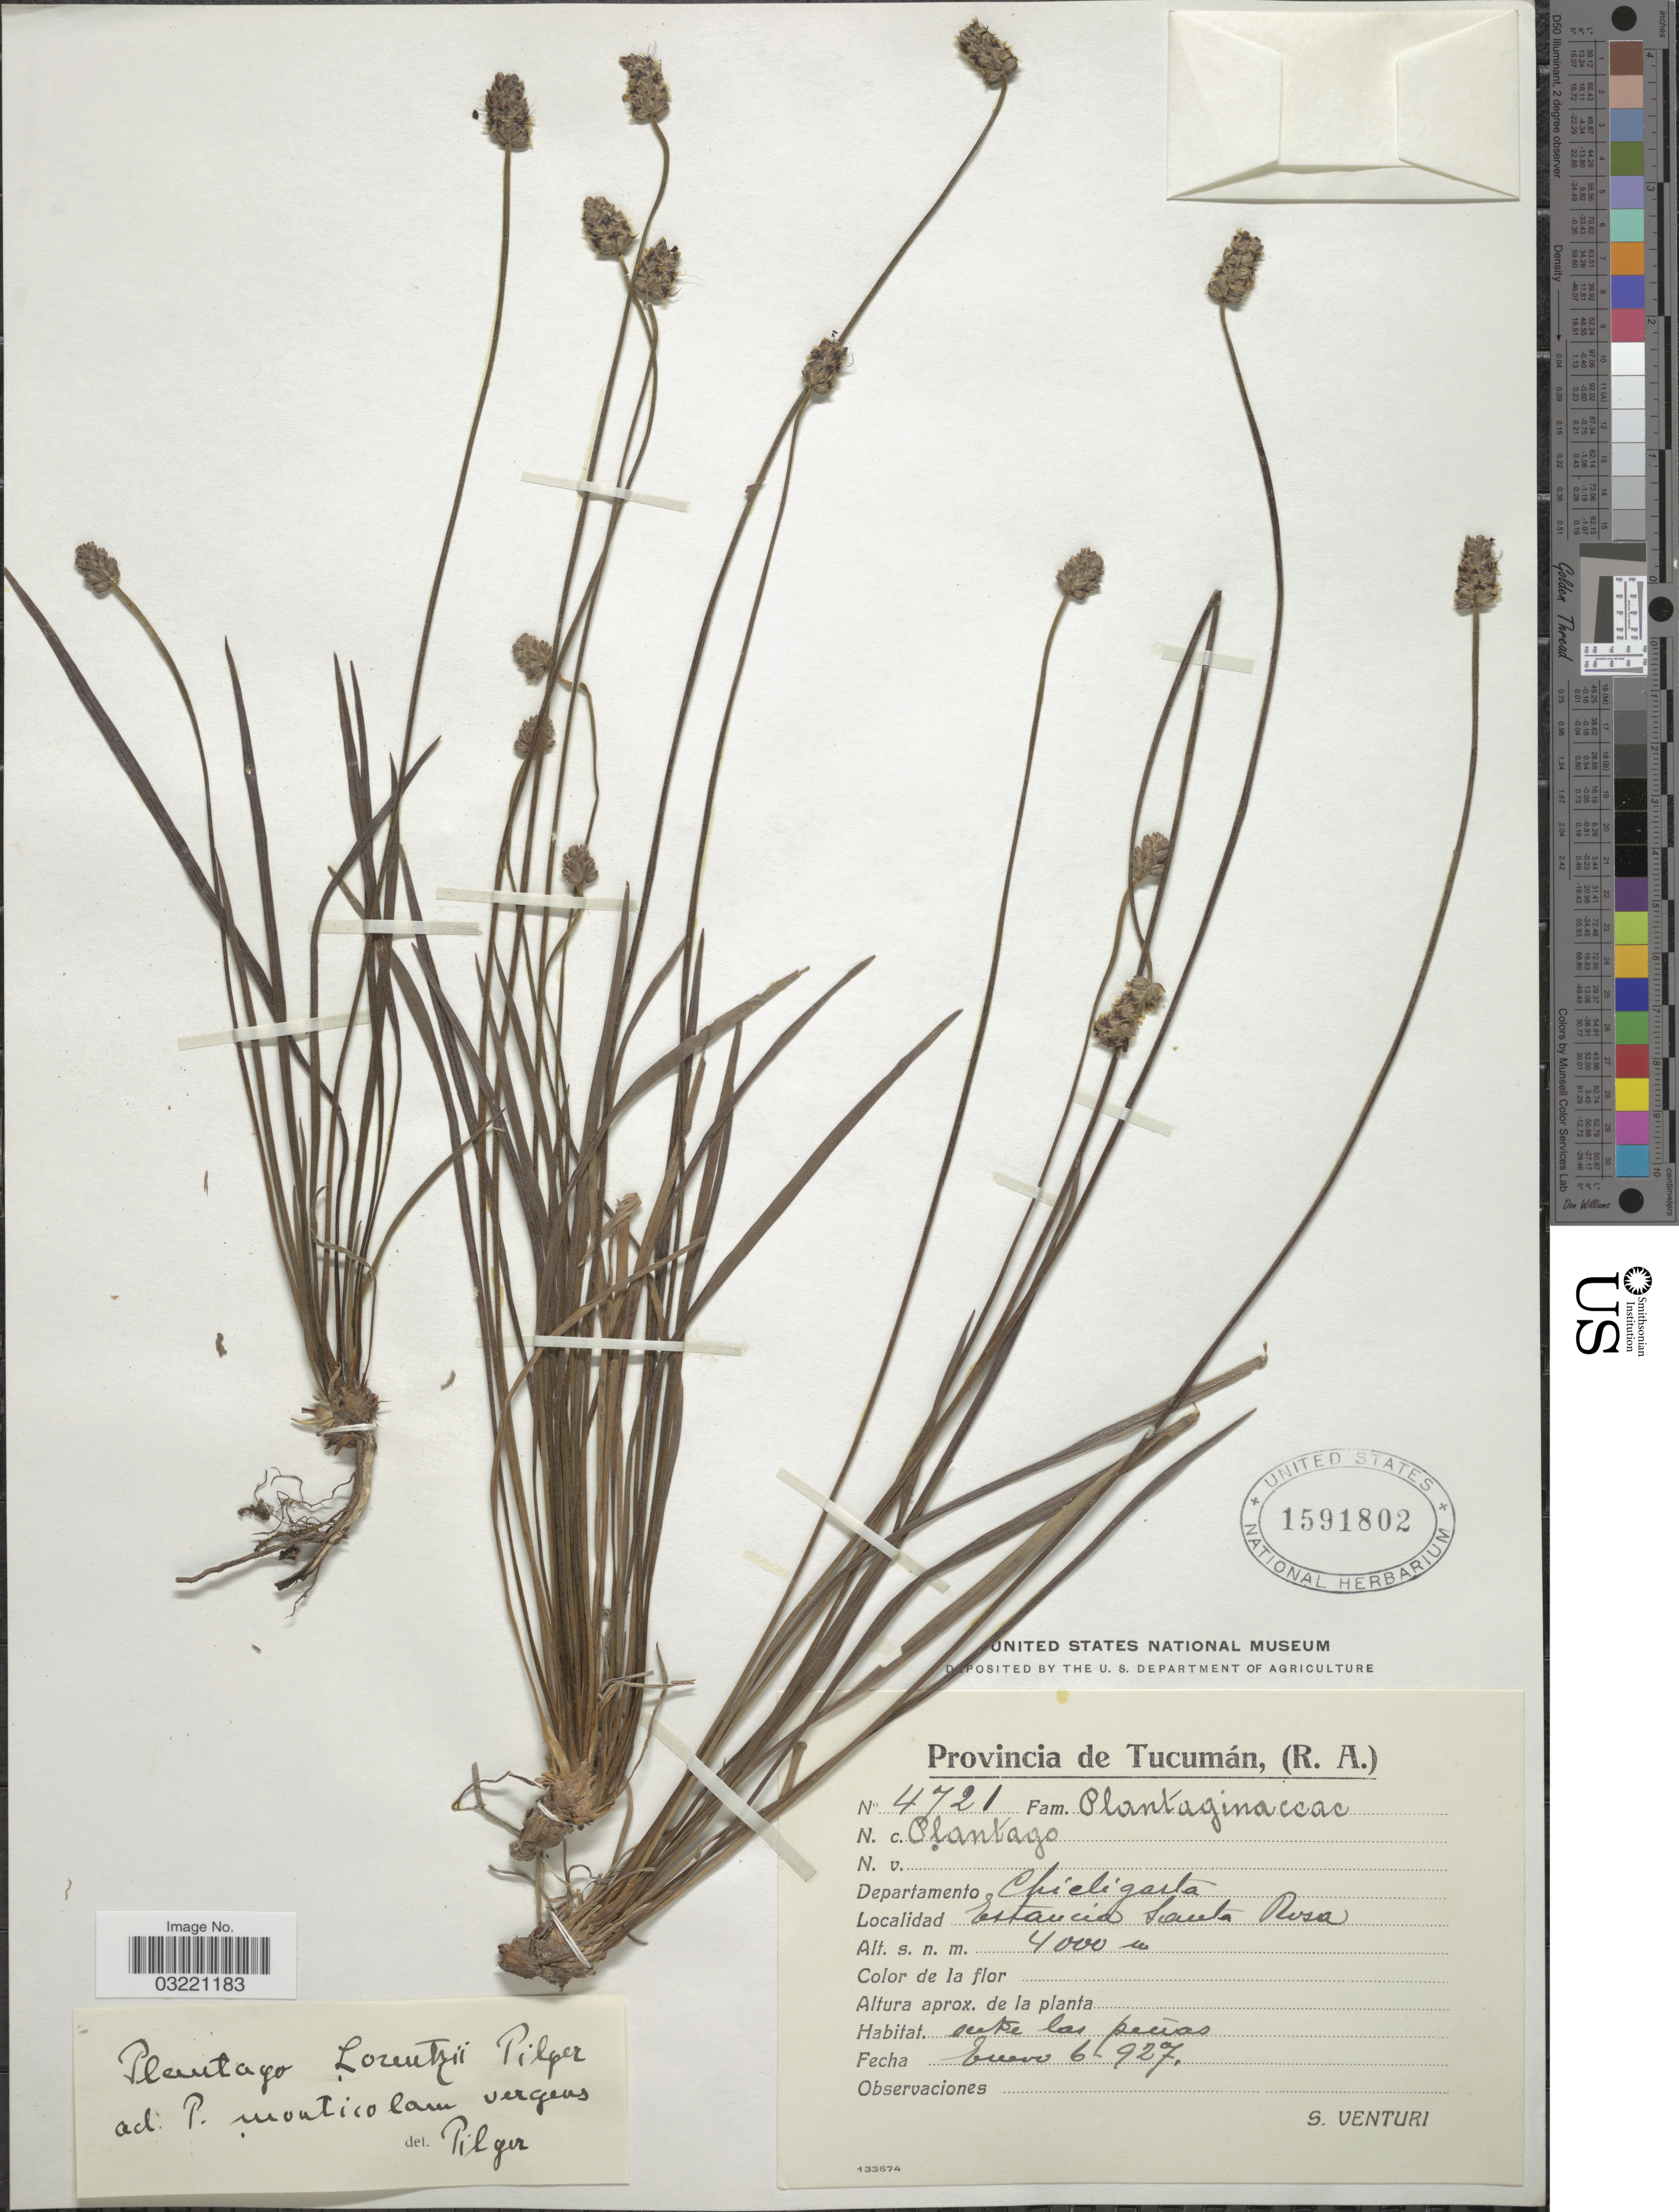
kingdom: Plantae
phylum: Tracheophyta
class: Magnoliopsida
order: Lamiales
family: Plantaginaceae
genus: Plantago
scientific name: Plantago sericea var. lanuginosa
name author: Griseb.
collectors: S. Venturi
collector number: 4721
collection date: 1927-01-06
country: Argentina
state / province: Tucuman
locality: Departamento Chicligasta. Estancia Santa Rosa.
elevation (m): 4000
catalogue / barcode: US 1591802